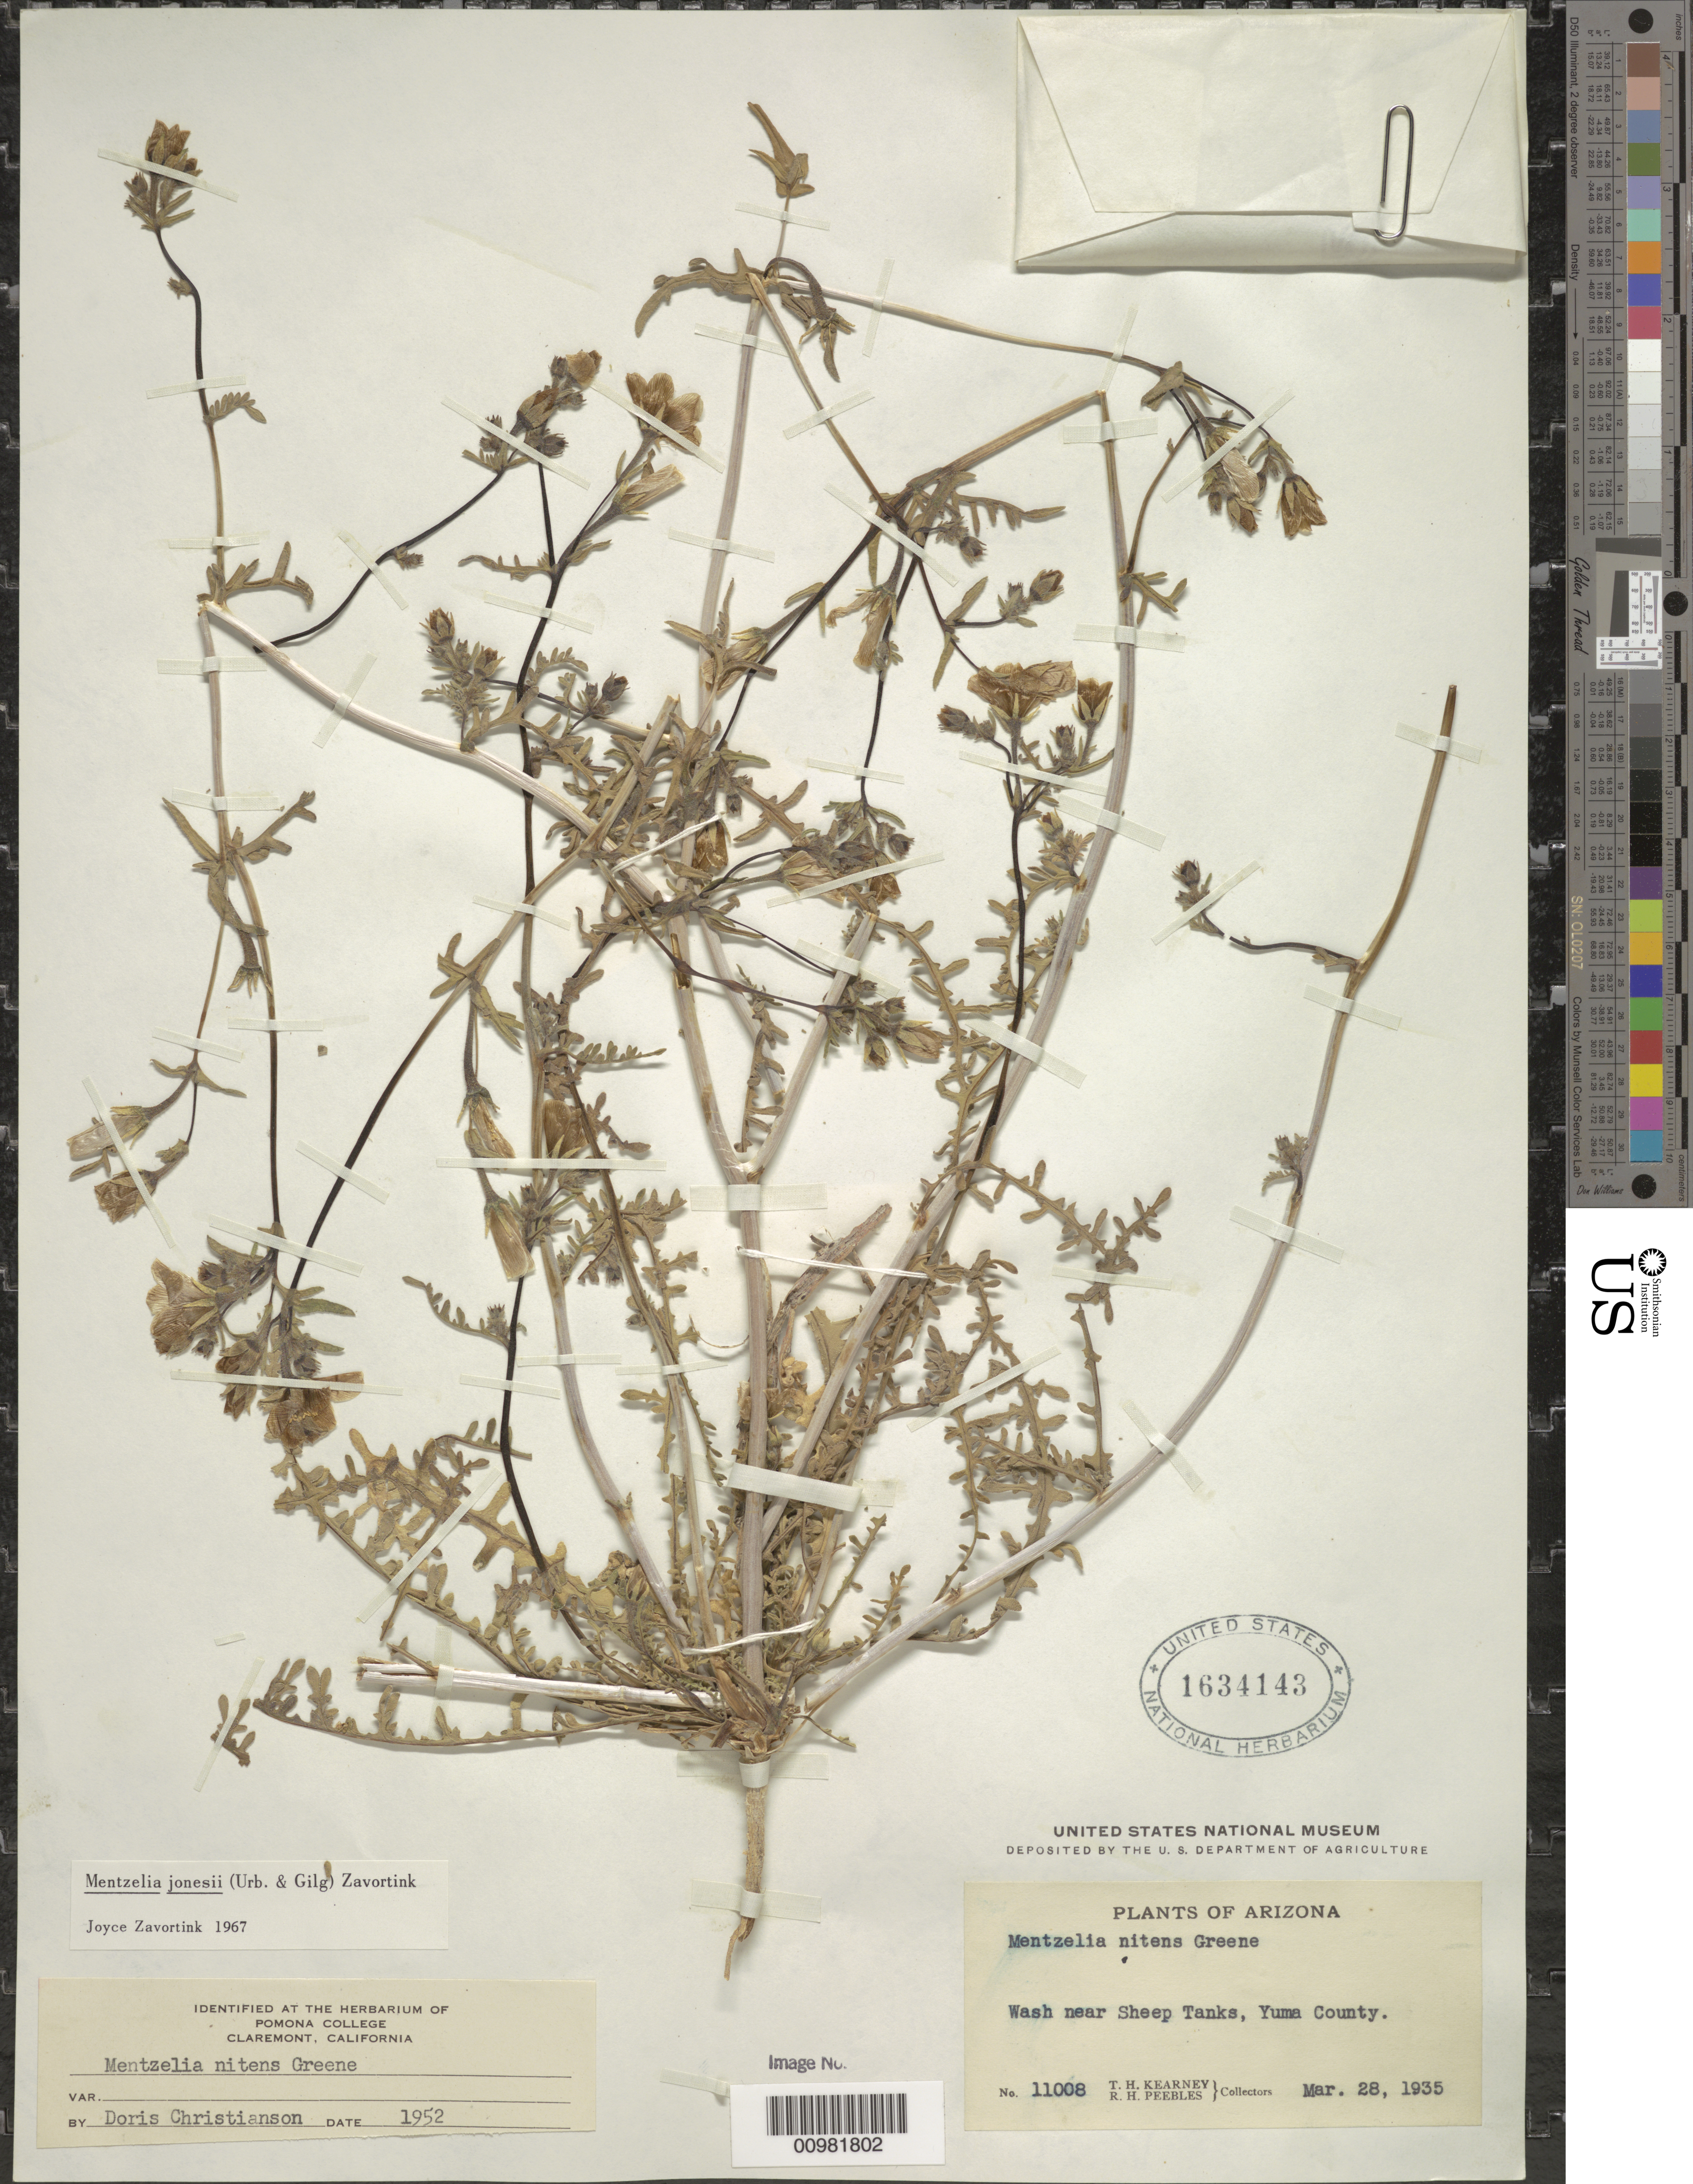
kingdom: Plantae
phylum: Tracheophyta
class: Magnoliopsida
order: Cornales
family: Loasaceae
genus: Mentzelia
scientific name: Mentzelia jonesii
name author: (Urb. & Gilg) H.J. Thomps. & J.E. Roberts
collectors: T. H. Kearney & R. H. Peebles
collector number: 11008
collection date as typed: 28 Mar 1935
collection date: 1935-03-28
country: United States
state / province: Arizona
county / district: Yuma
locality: Wash near Sheep Tanks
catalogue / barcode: US 1634143